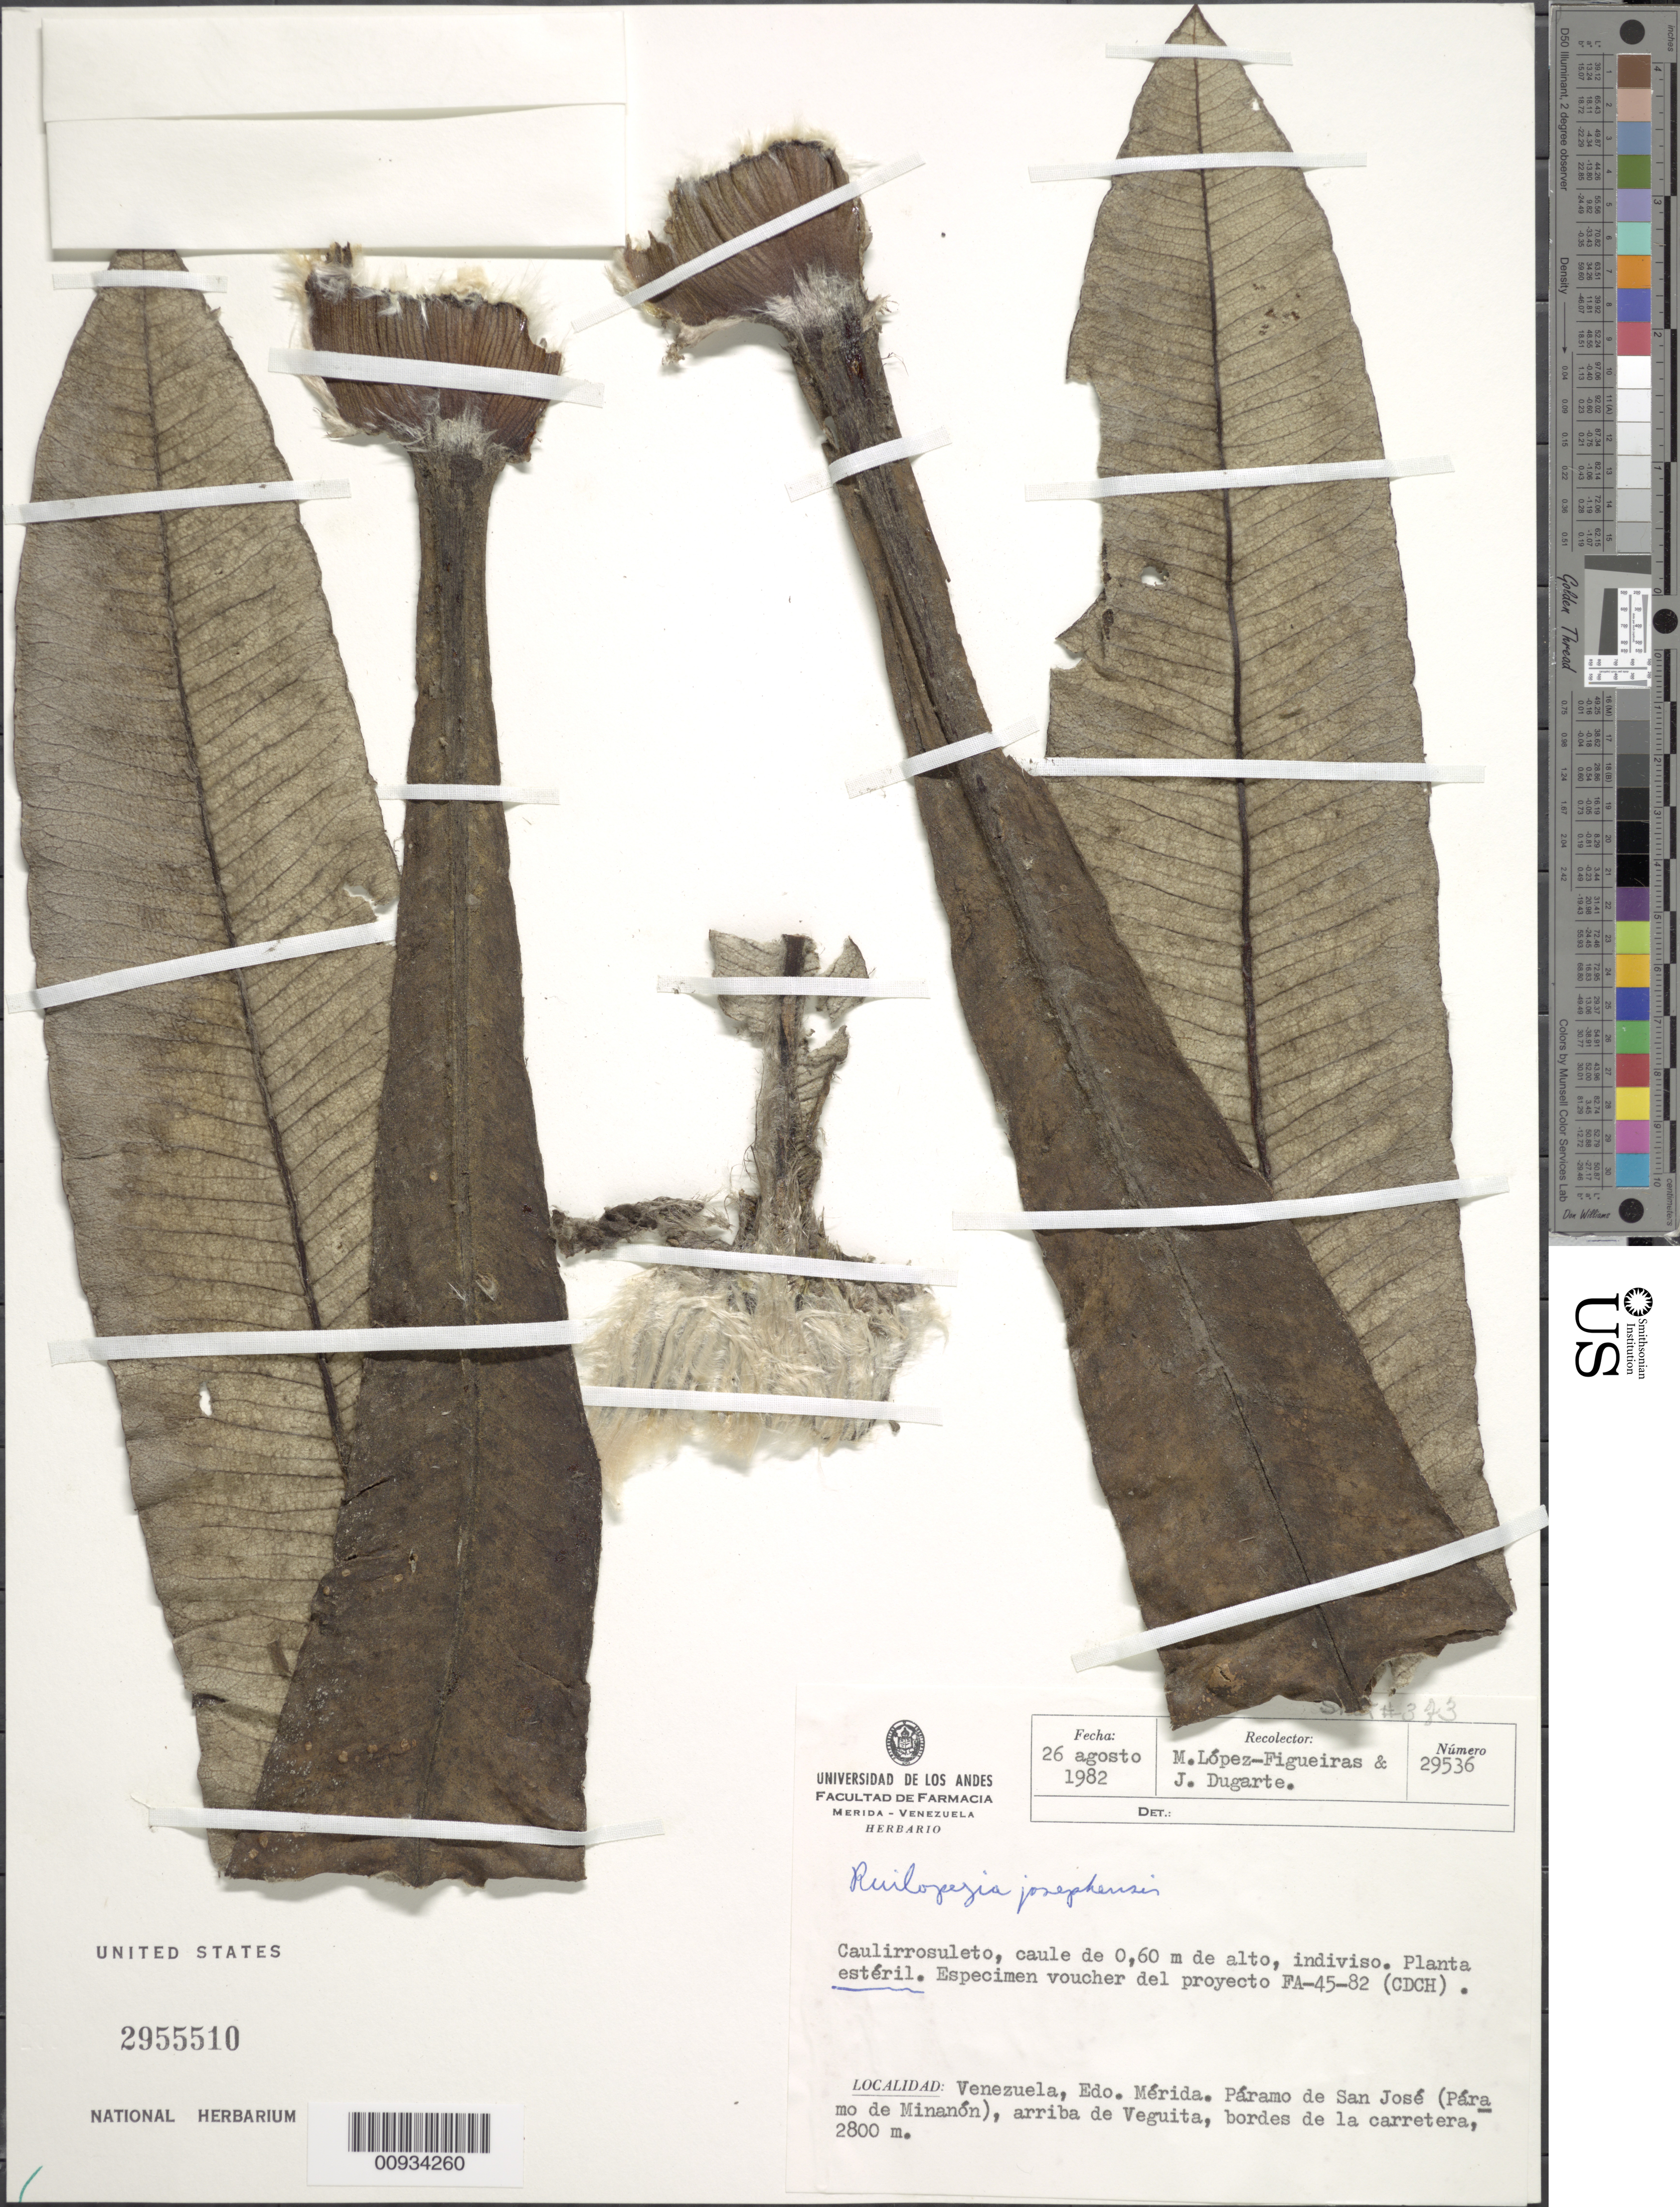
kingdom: Plantae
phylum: Tracheophyta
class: Magnoliopsida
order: Asterales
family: Asteraceae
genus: Ruilopezia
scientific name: Ruilopezia josephensis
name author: (Cuatrec.) Cuatrec.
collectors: M. López Figueiras & J. Dugarte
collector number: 29538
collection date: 1982-08-26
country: Venezuela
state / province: Mérida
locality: Páramo de San José. Páramo de San José (Páramo de Minanón), arriba de Veguita, bordes de la carretera.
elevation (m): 2800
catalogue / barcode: US 2955510